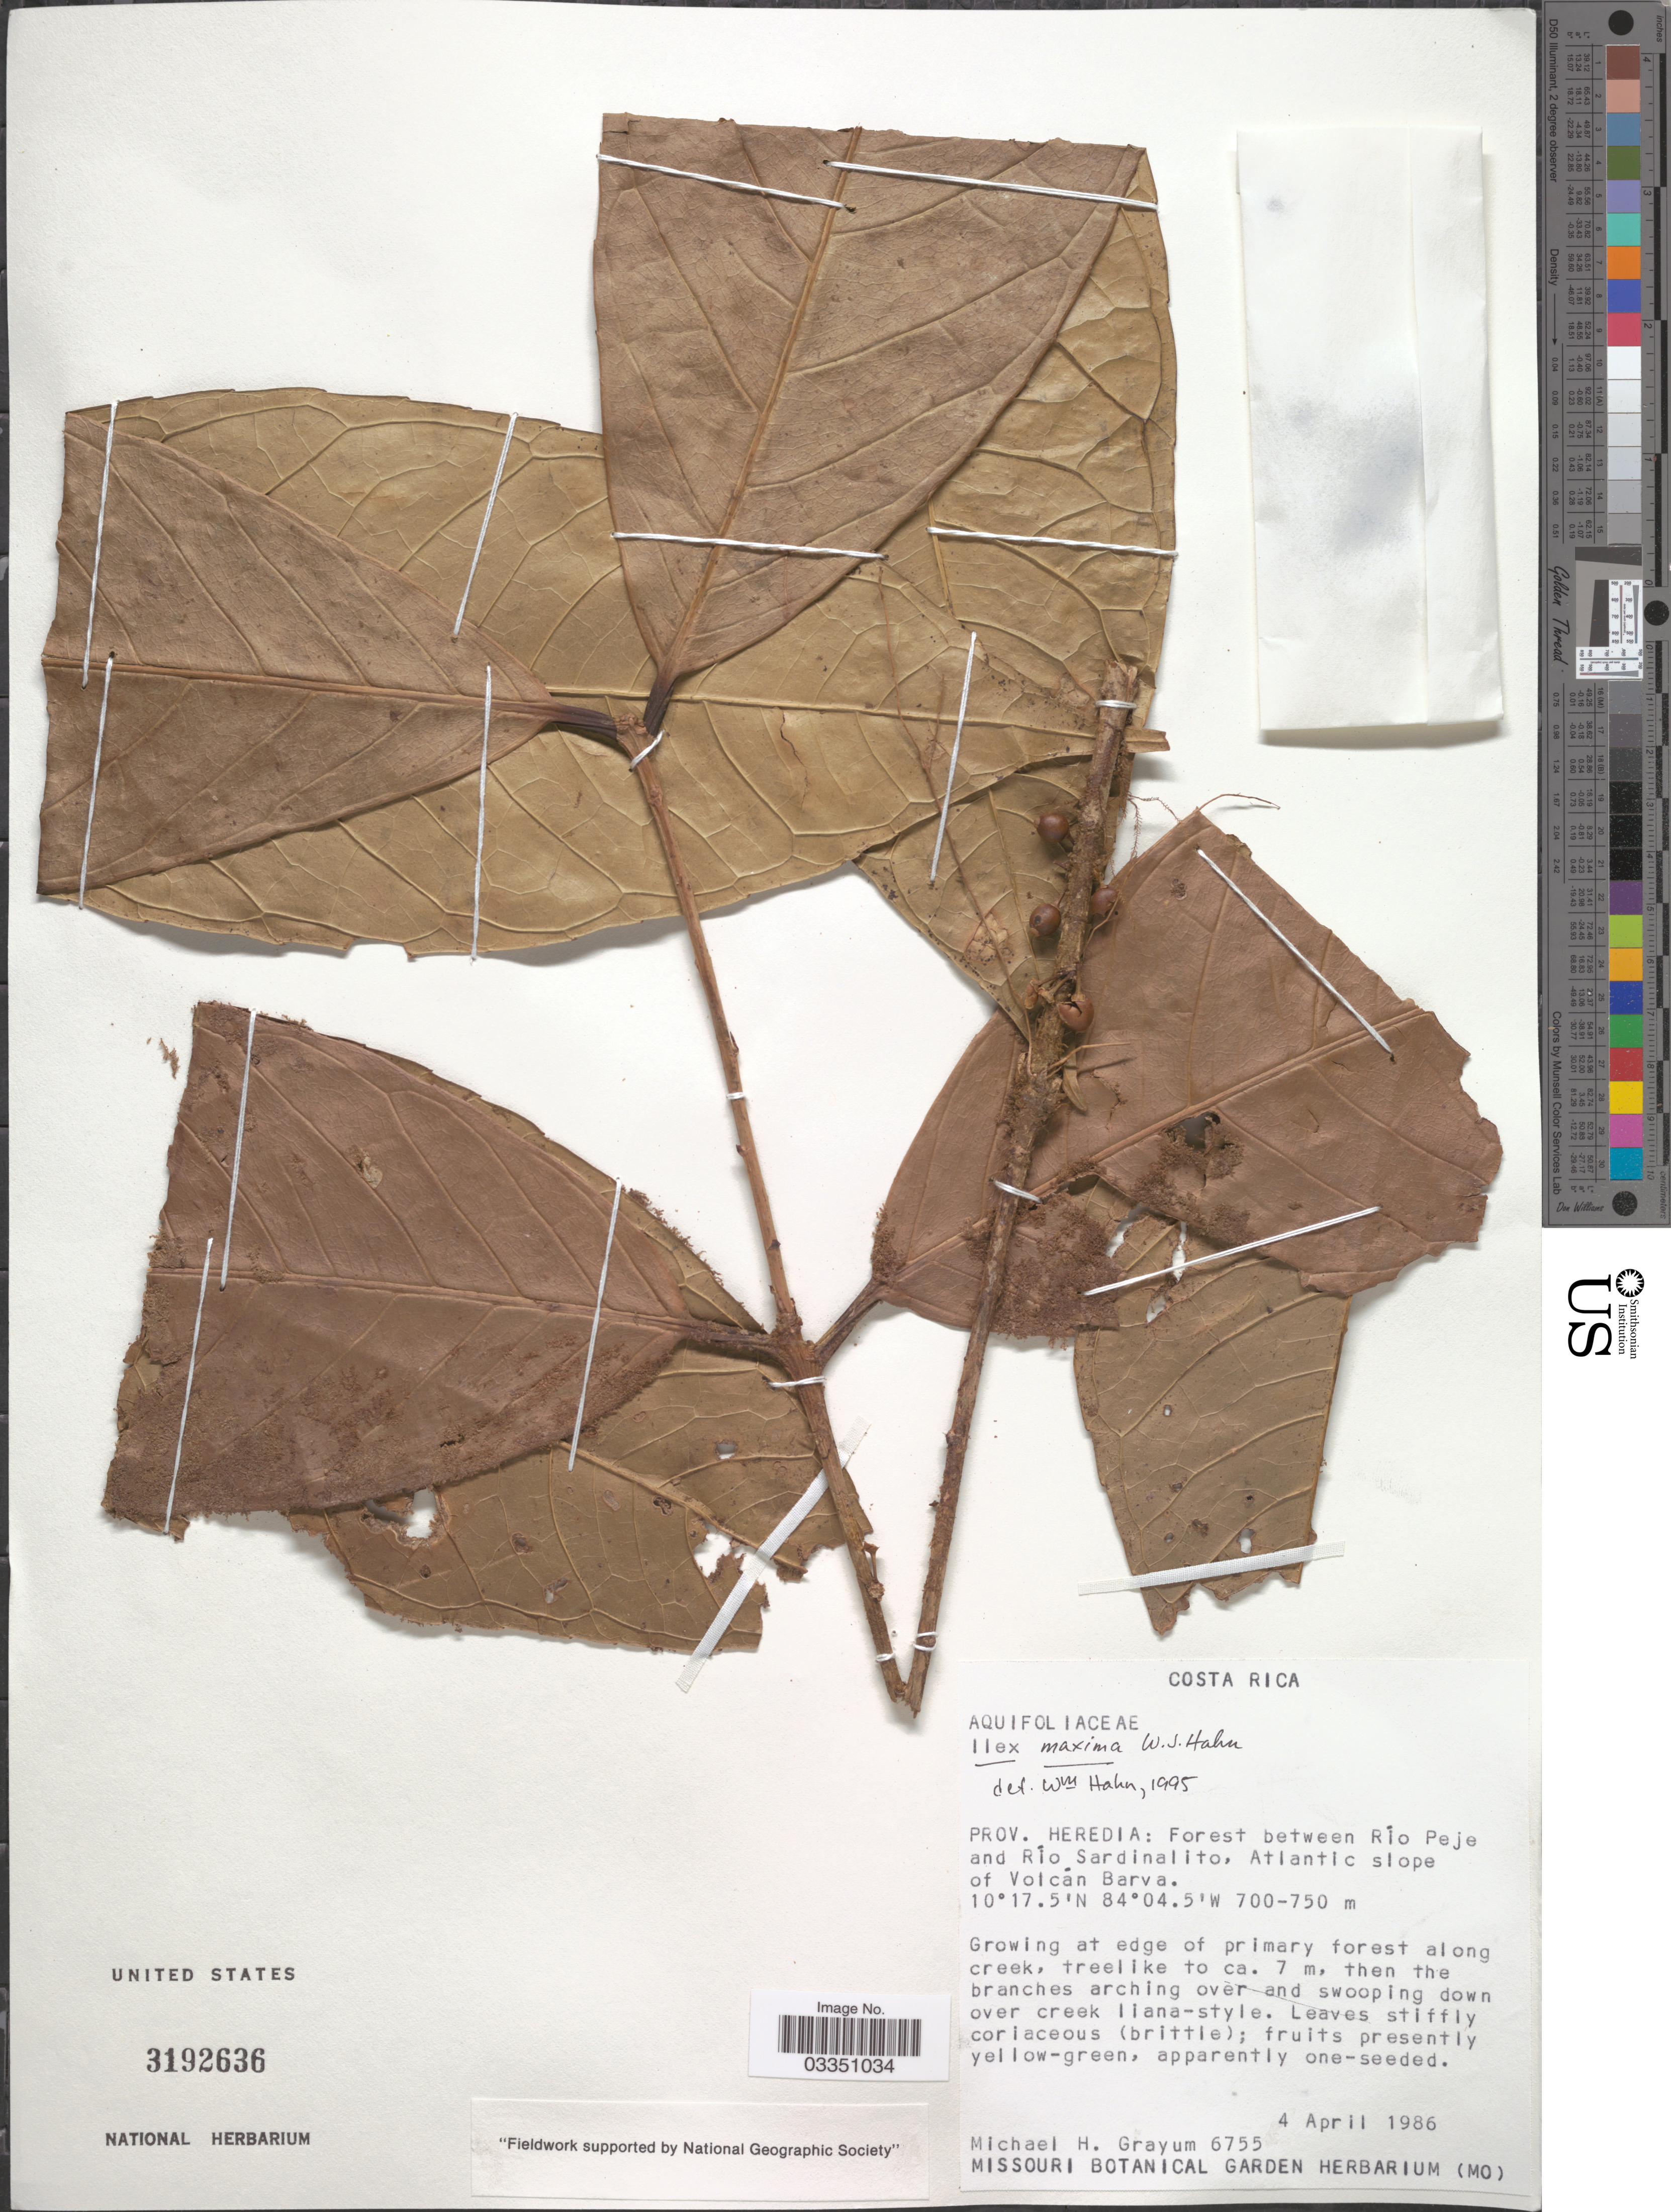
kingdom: Plantae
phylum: Tracheophyta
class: Magnoliopsida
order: Aquifoliales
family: Aquifoliaceae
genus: Ilex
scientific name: Ilex maxima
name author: W.J. Hahn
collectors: M. H. Grayum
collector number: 6755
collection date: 1986-04-04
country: Costa Rica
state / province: Heredia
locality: Forest between Río Peje and Río Sardinalito, Atlantic slope of Volcán Barva.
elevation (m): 700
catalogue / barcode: US 3129636